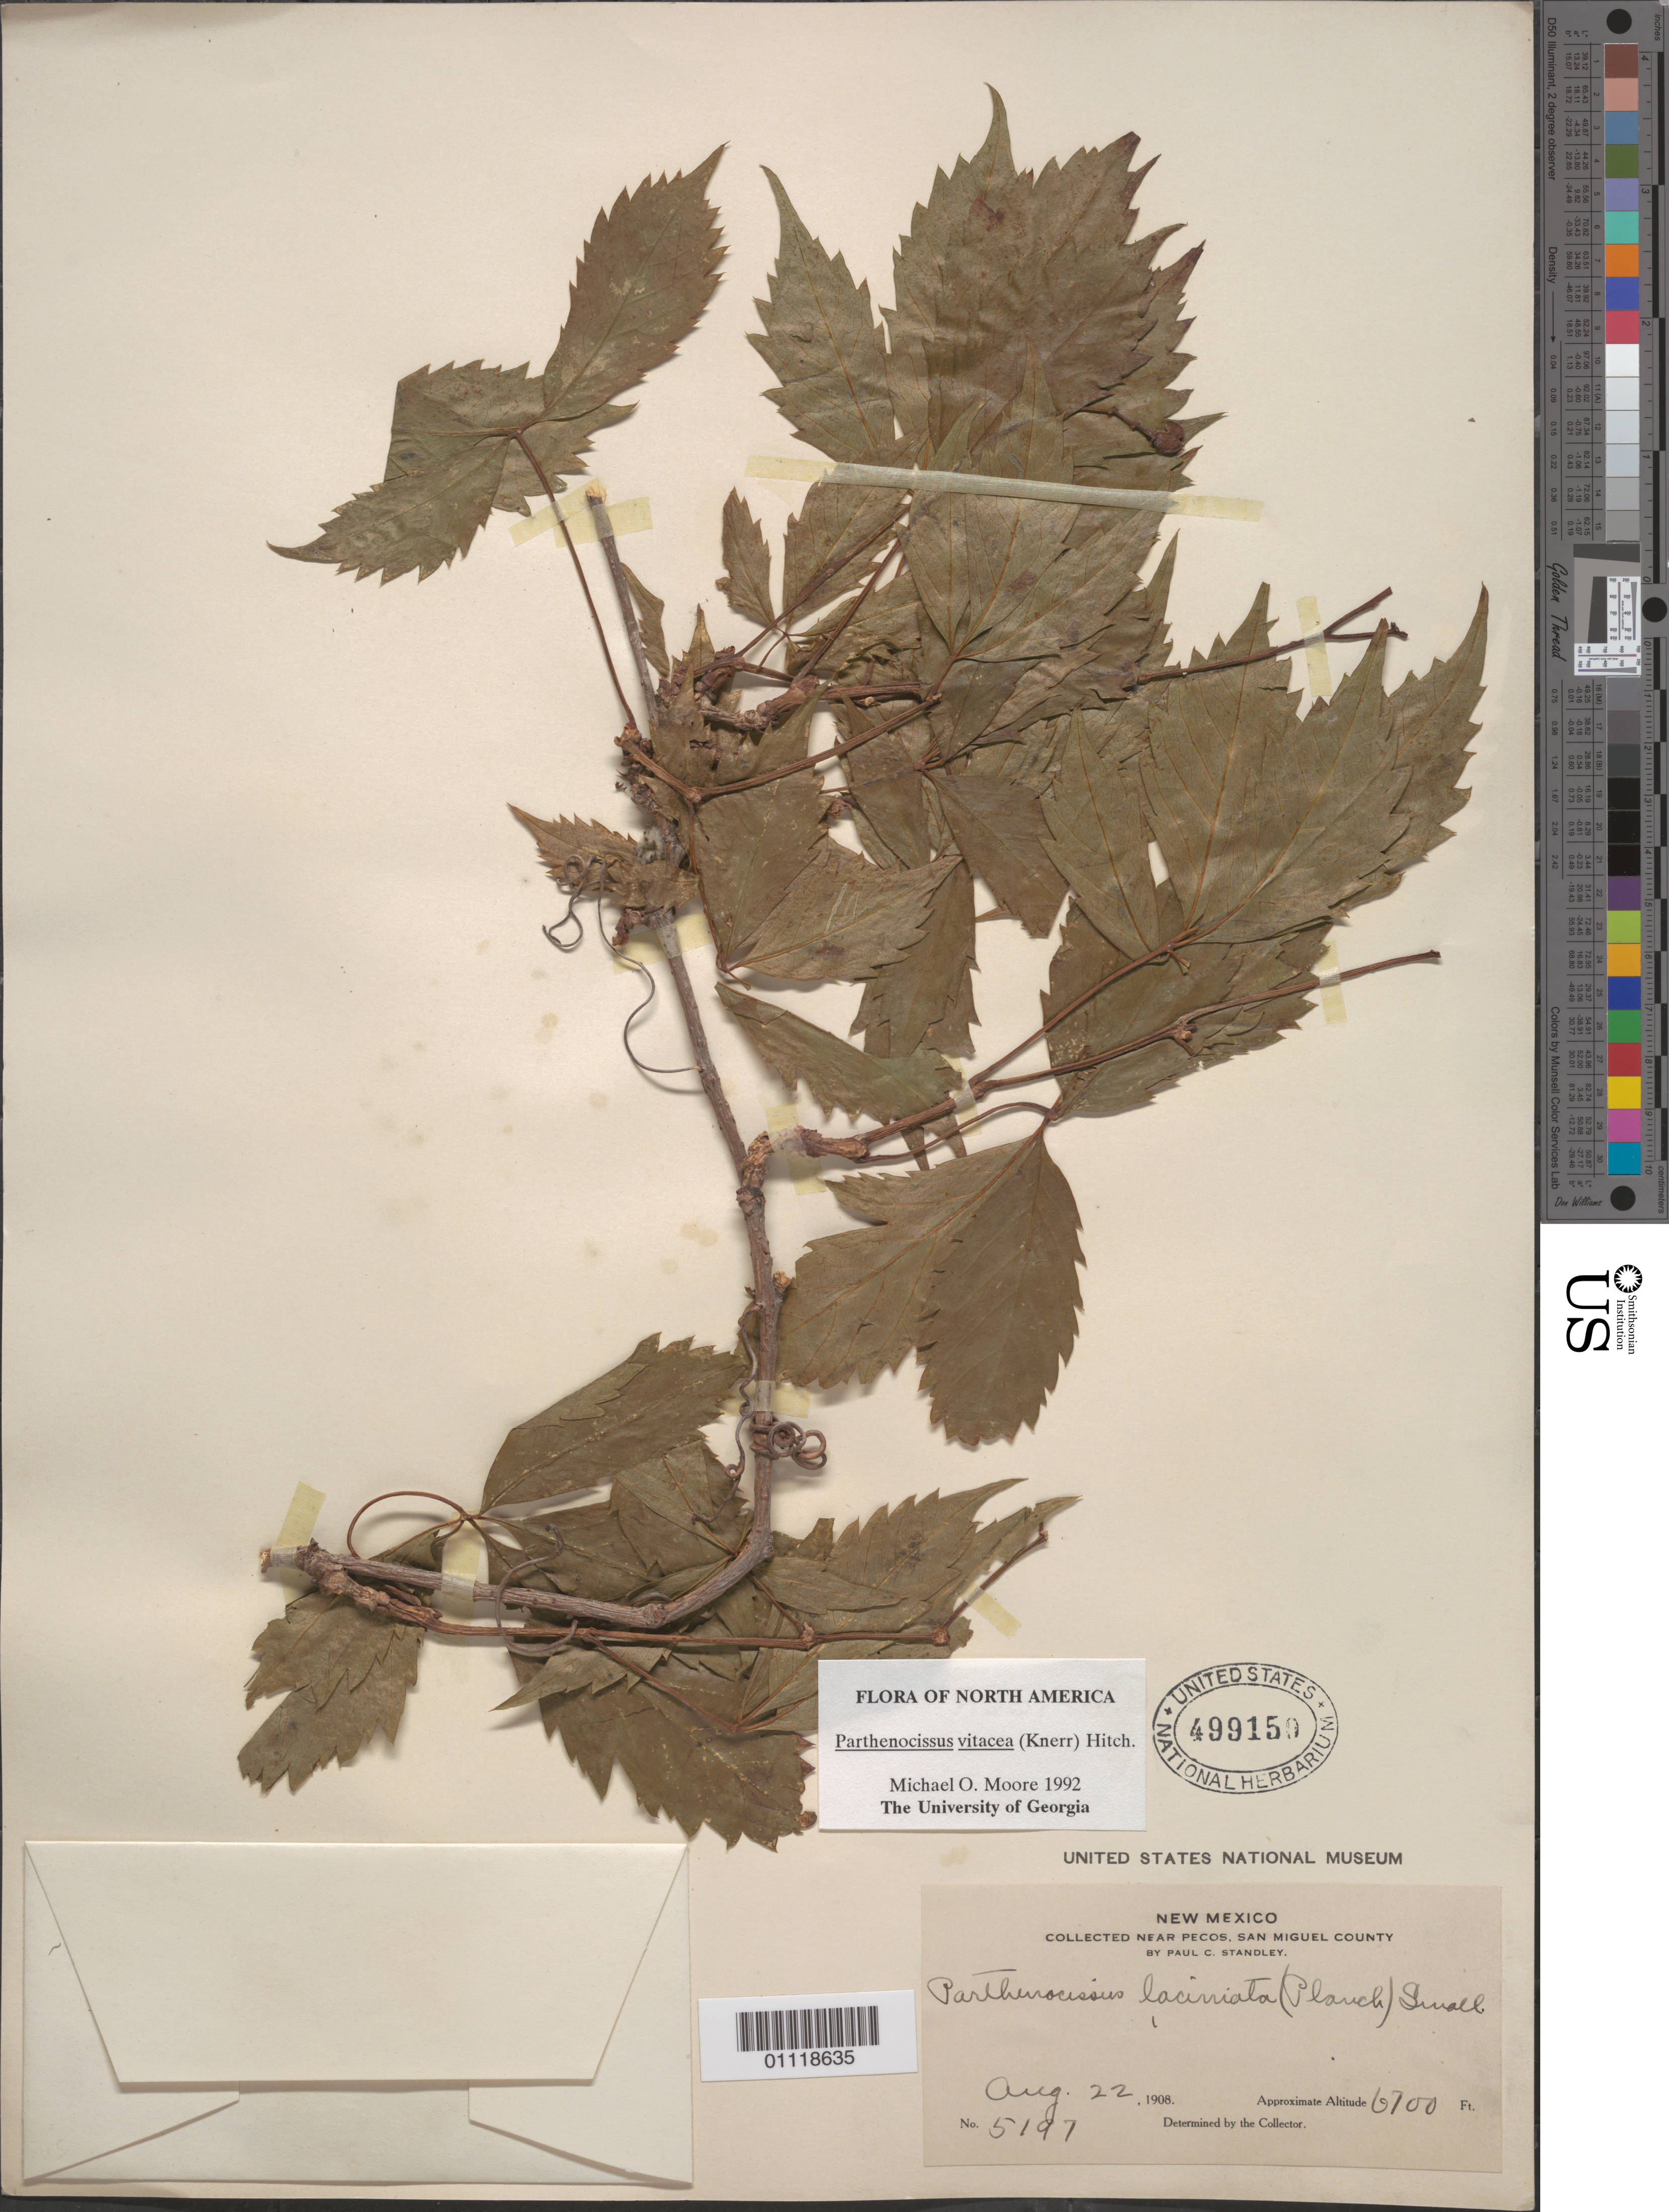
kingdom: Plantae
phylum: Tracheophyta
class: Magnoliopsida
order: Vitales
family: Vitaceae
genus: Parthenocissus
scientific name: Parthenocissus vitacea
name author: (Knerr) Hitchc.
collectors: P. C. Standley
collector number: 5197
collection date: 1908-08-22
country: United States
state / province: New Mexico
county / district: San Miguel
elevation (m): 2042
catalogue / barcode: US 499150